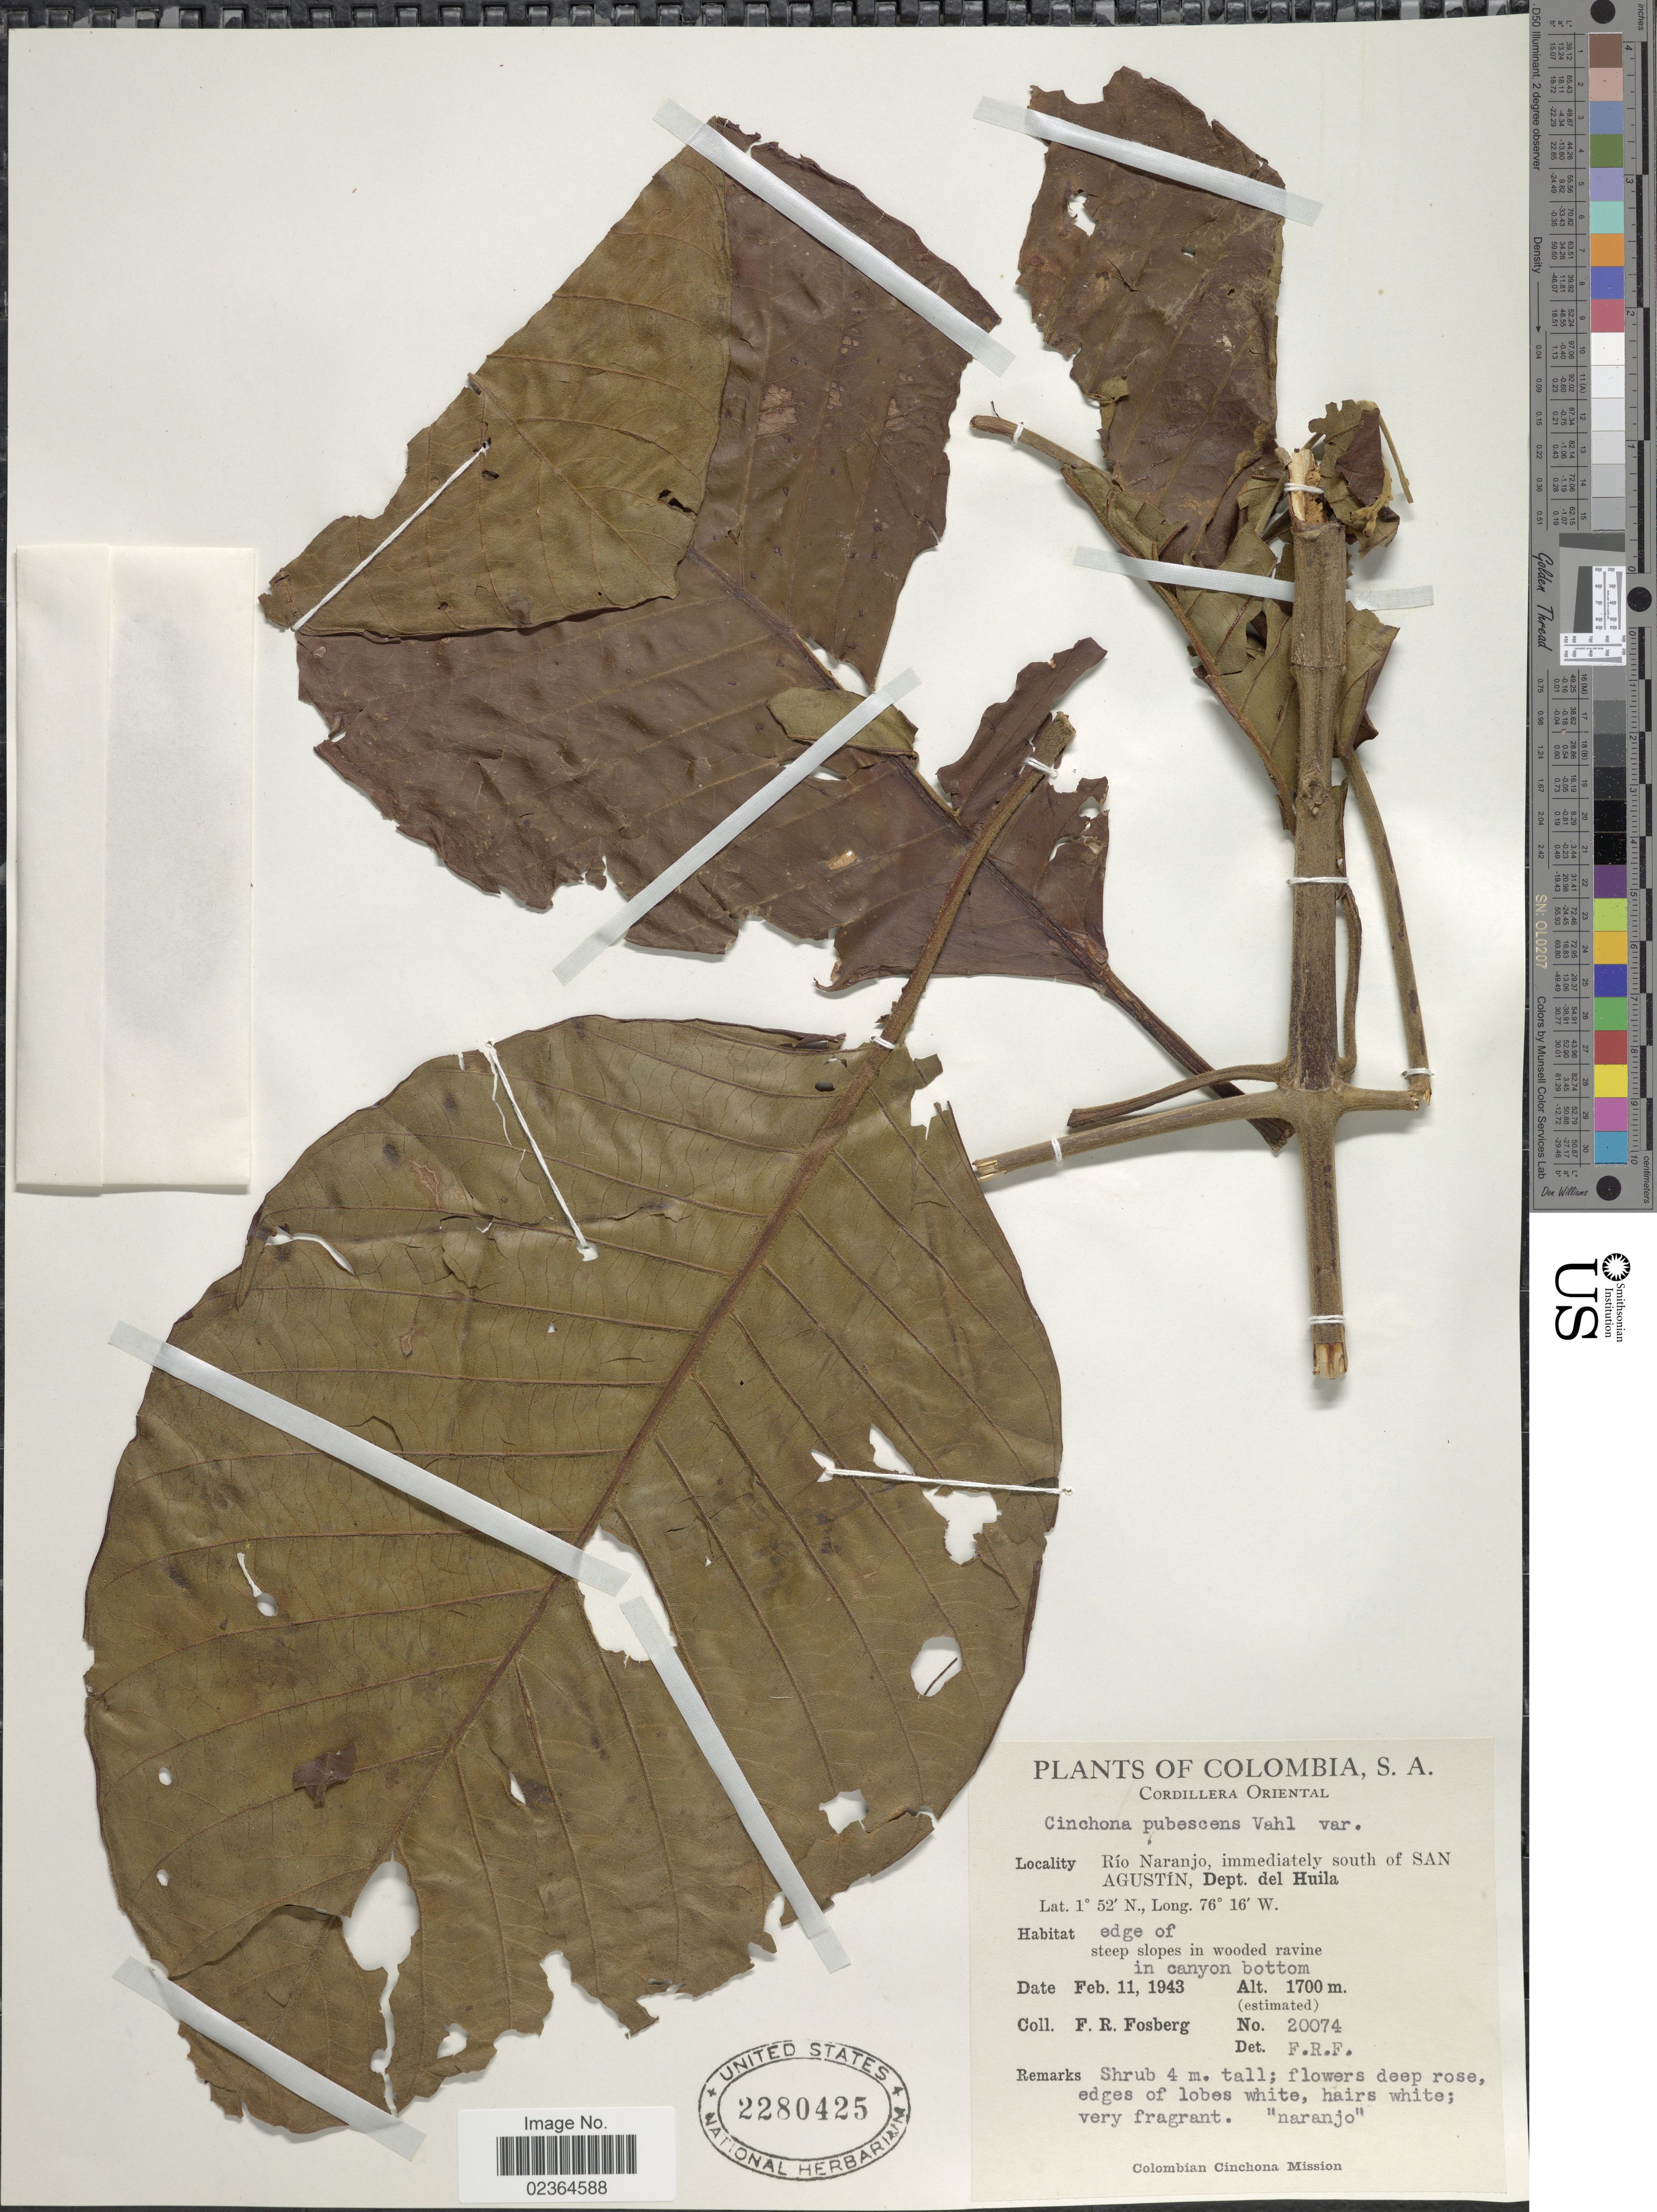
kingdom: Plantae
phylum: Tracheophyta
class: Magnoliopsida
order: Gentianales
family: Rubiaceae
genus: Cinchona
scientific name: Cinchona pubescens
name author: Vahl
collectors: F. R. Fosberg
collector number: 20074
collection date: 1943-02-11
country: Colombia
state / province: Huila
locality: Cordillera Oriental. Río Naranjo, immediately south of San Agustín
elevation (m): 1700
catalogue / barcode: US 2280425